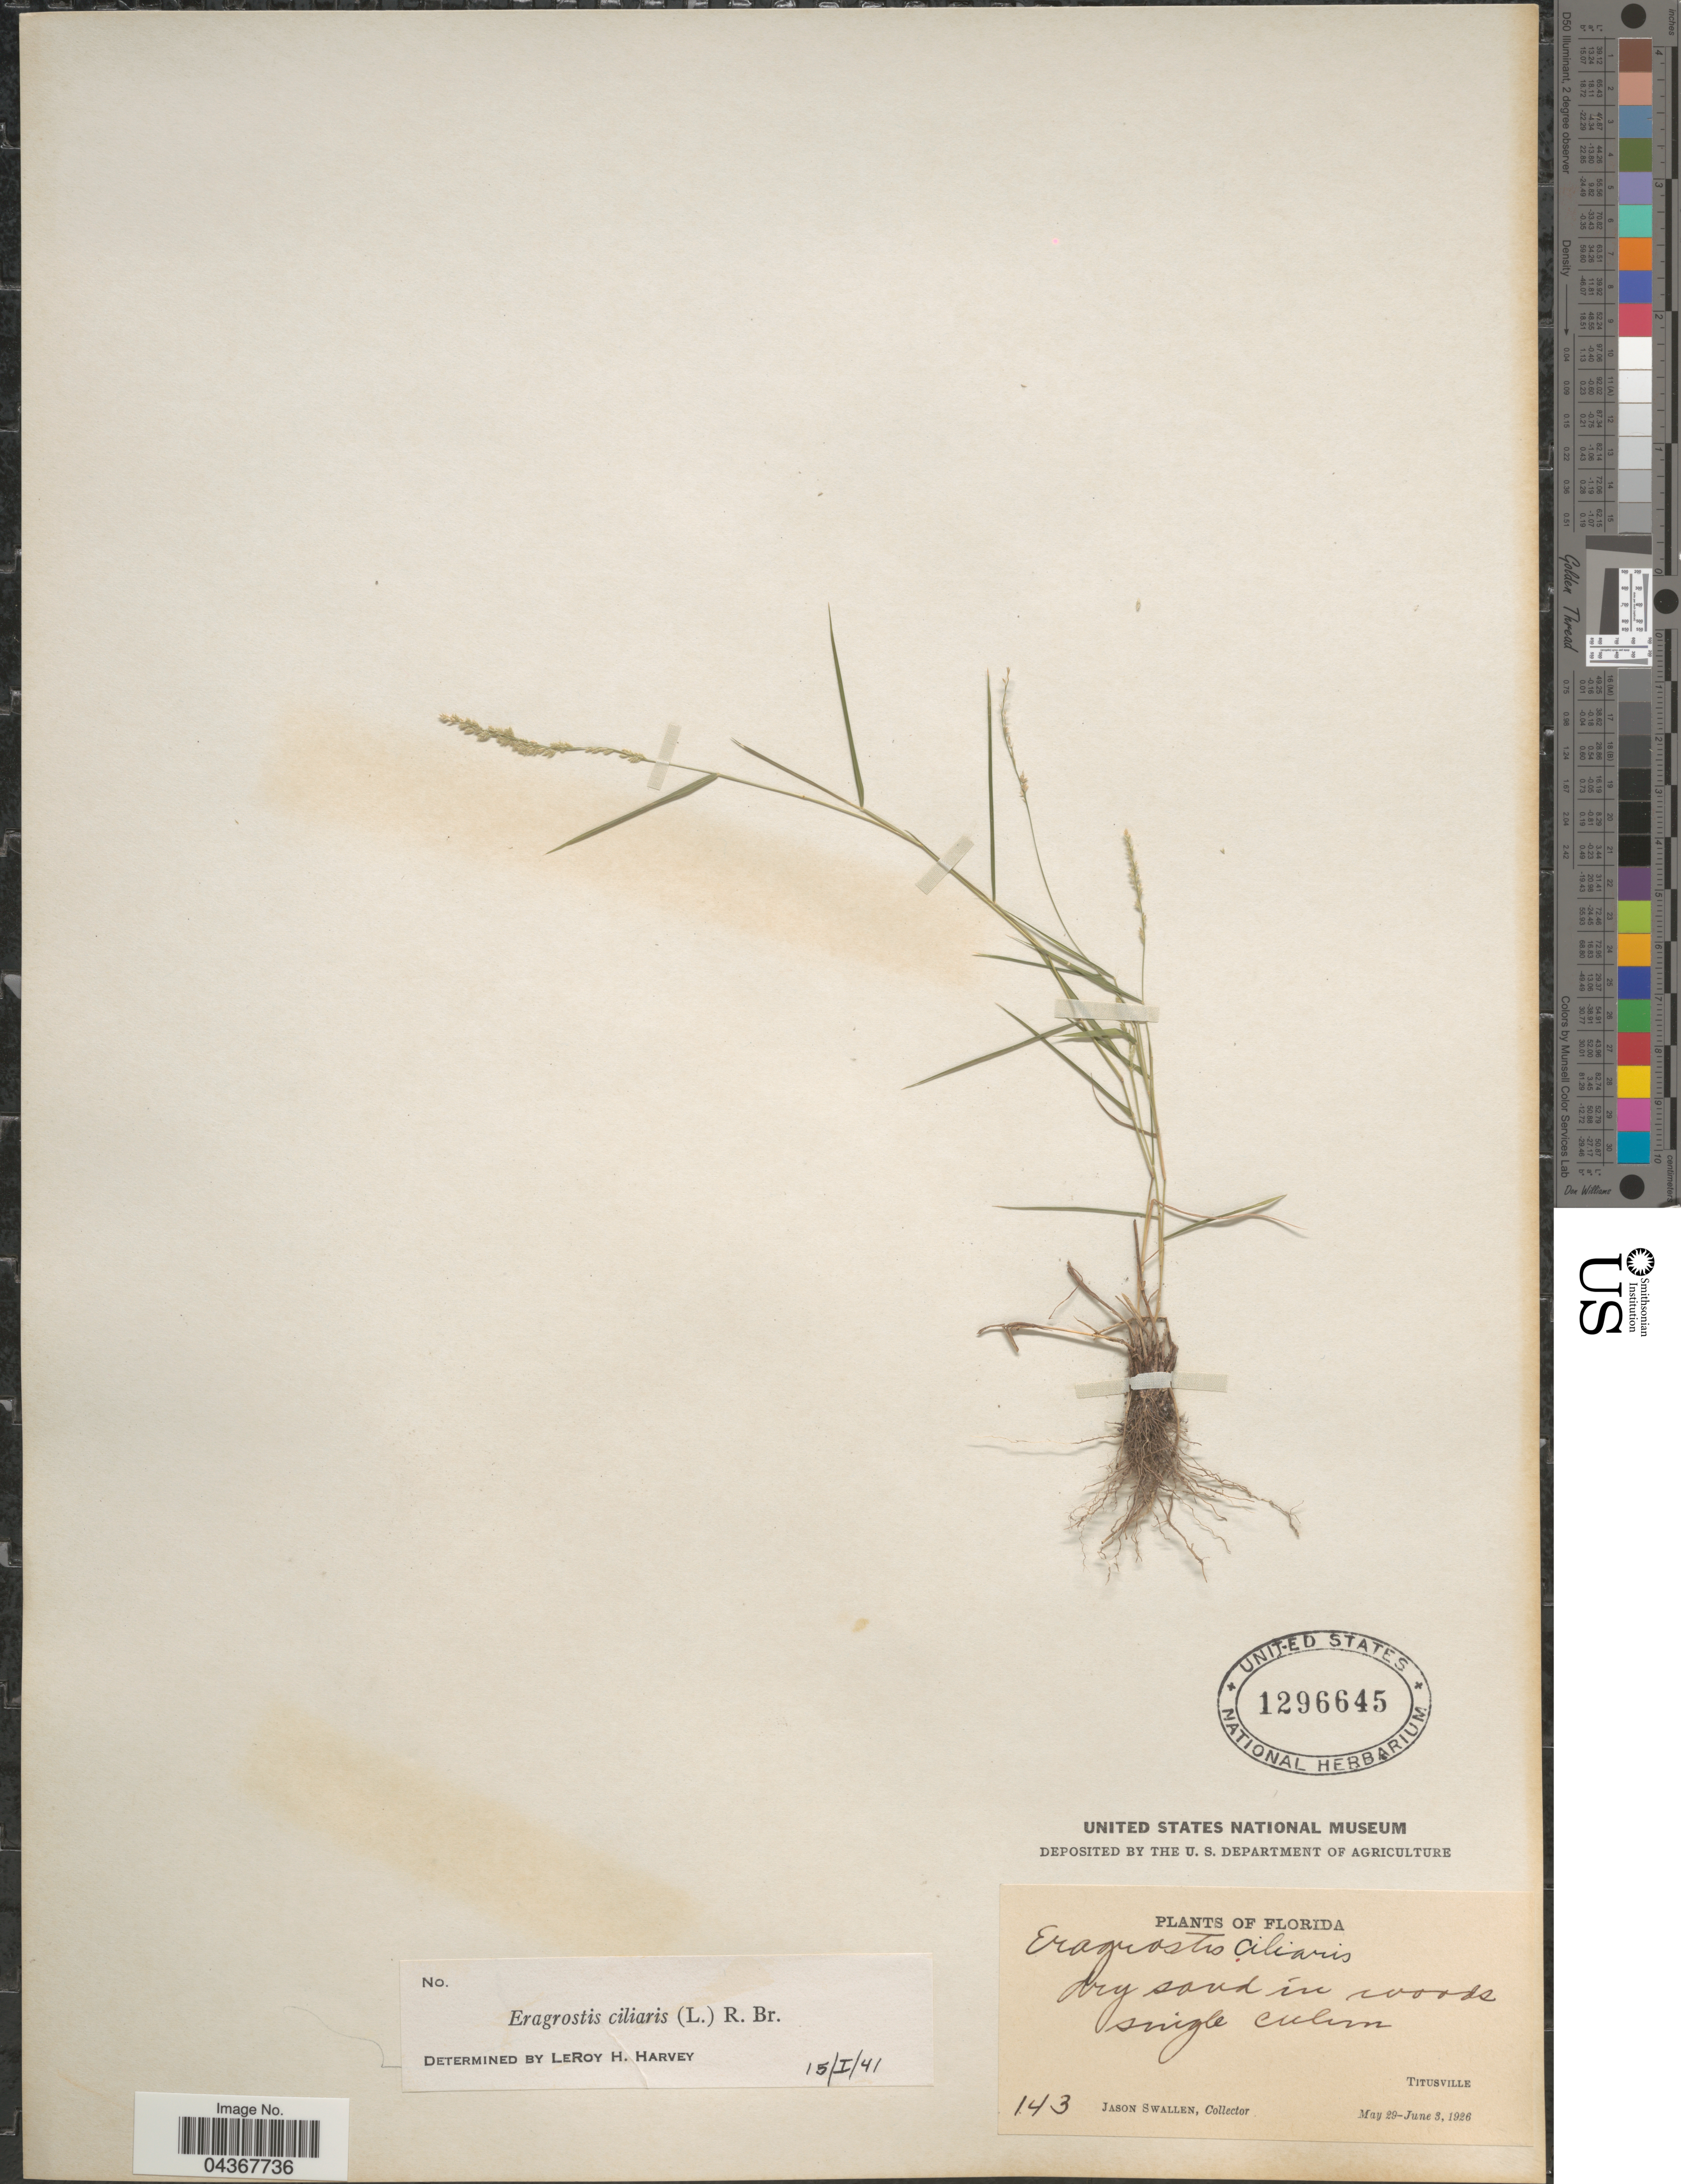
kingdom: Plantae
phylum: Tracheophyta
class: Liliopsida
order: Poales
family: Poaceae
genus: Eragrostis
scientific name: Eragrostis ciliaris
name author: (L.) R. Br.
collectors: J. R. Swallen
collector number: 143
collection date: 1926-05-29/1926-06-03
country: United States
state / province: Florida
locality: Titusville.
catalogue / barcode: US 1296645